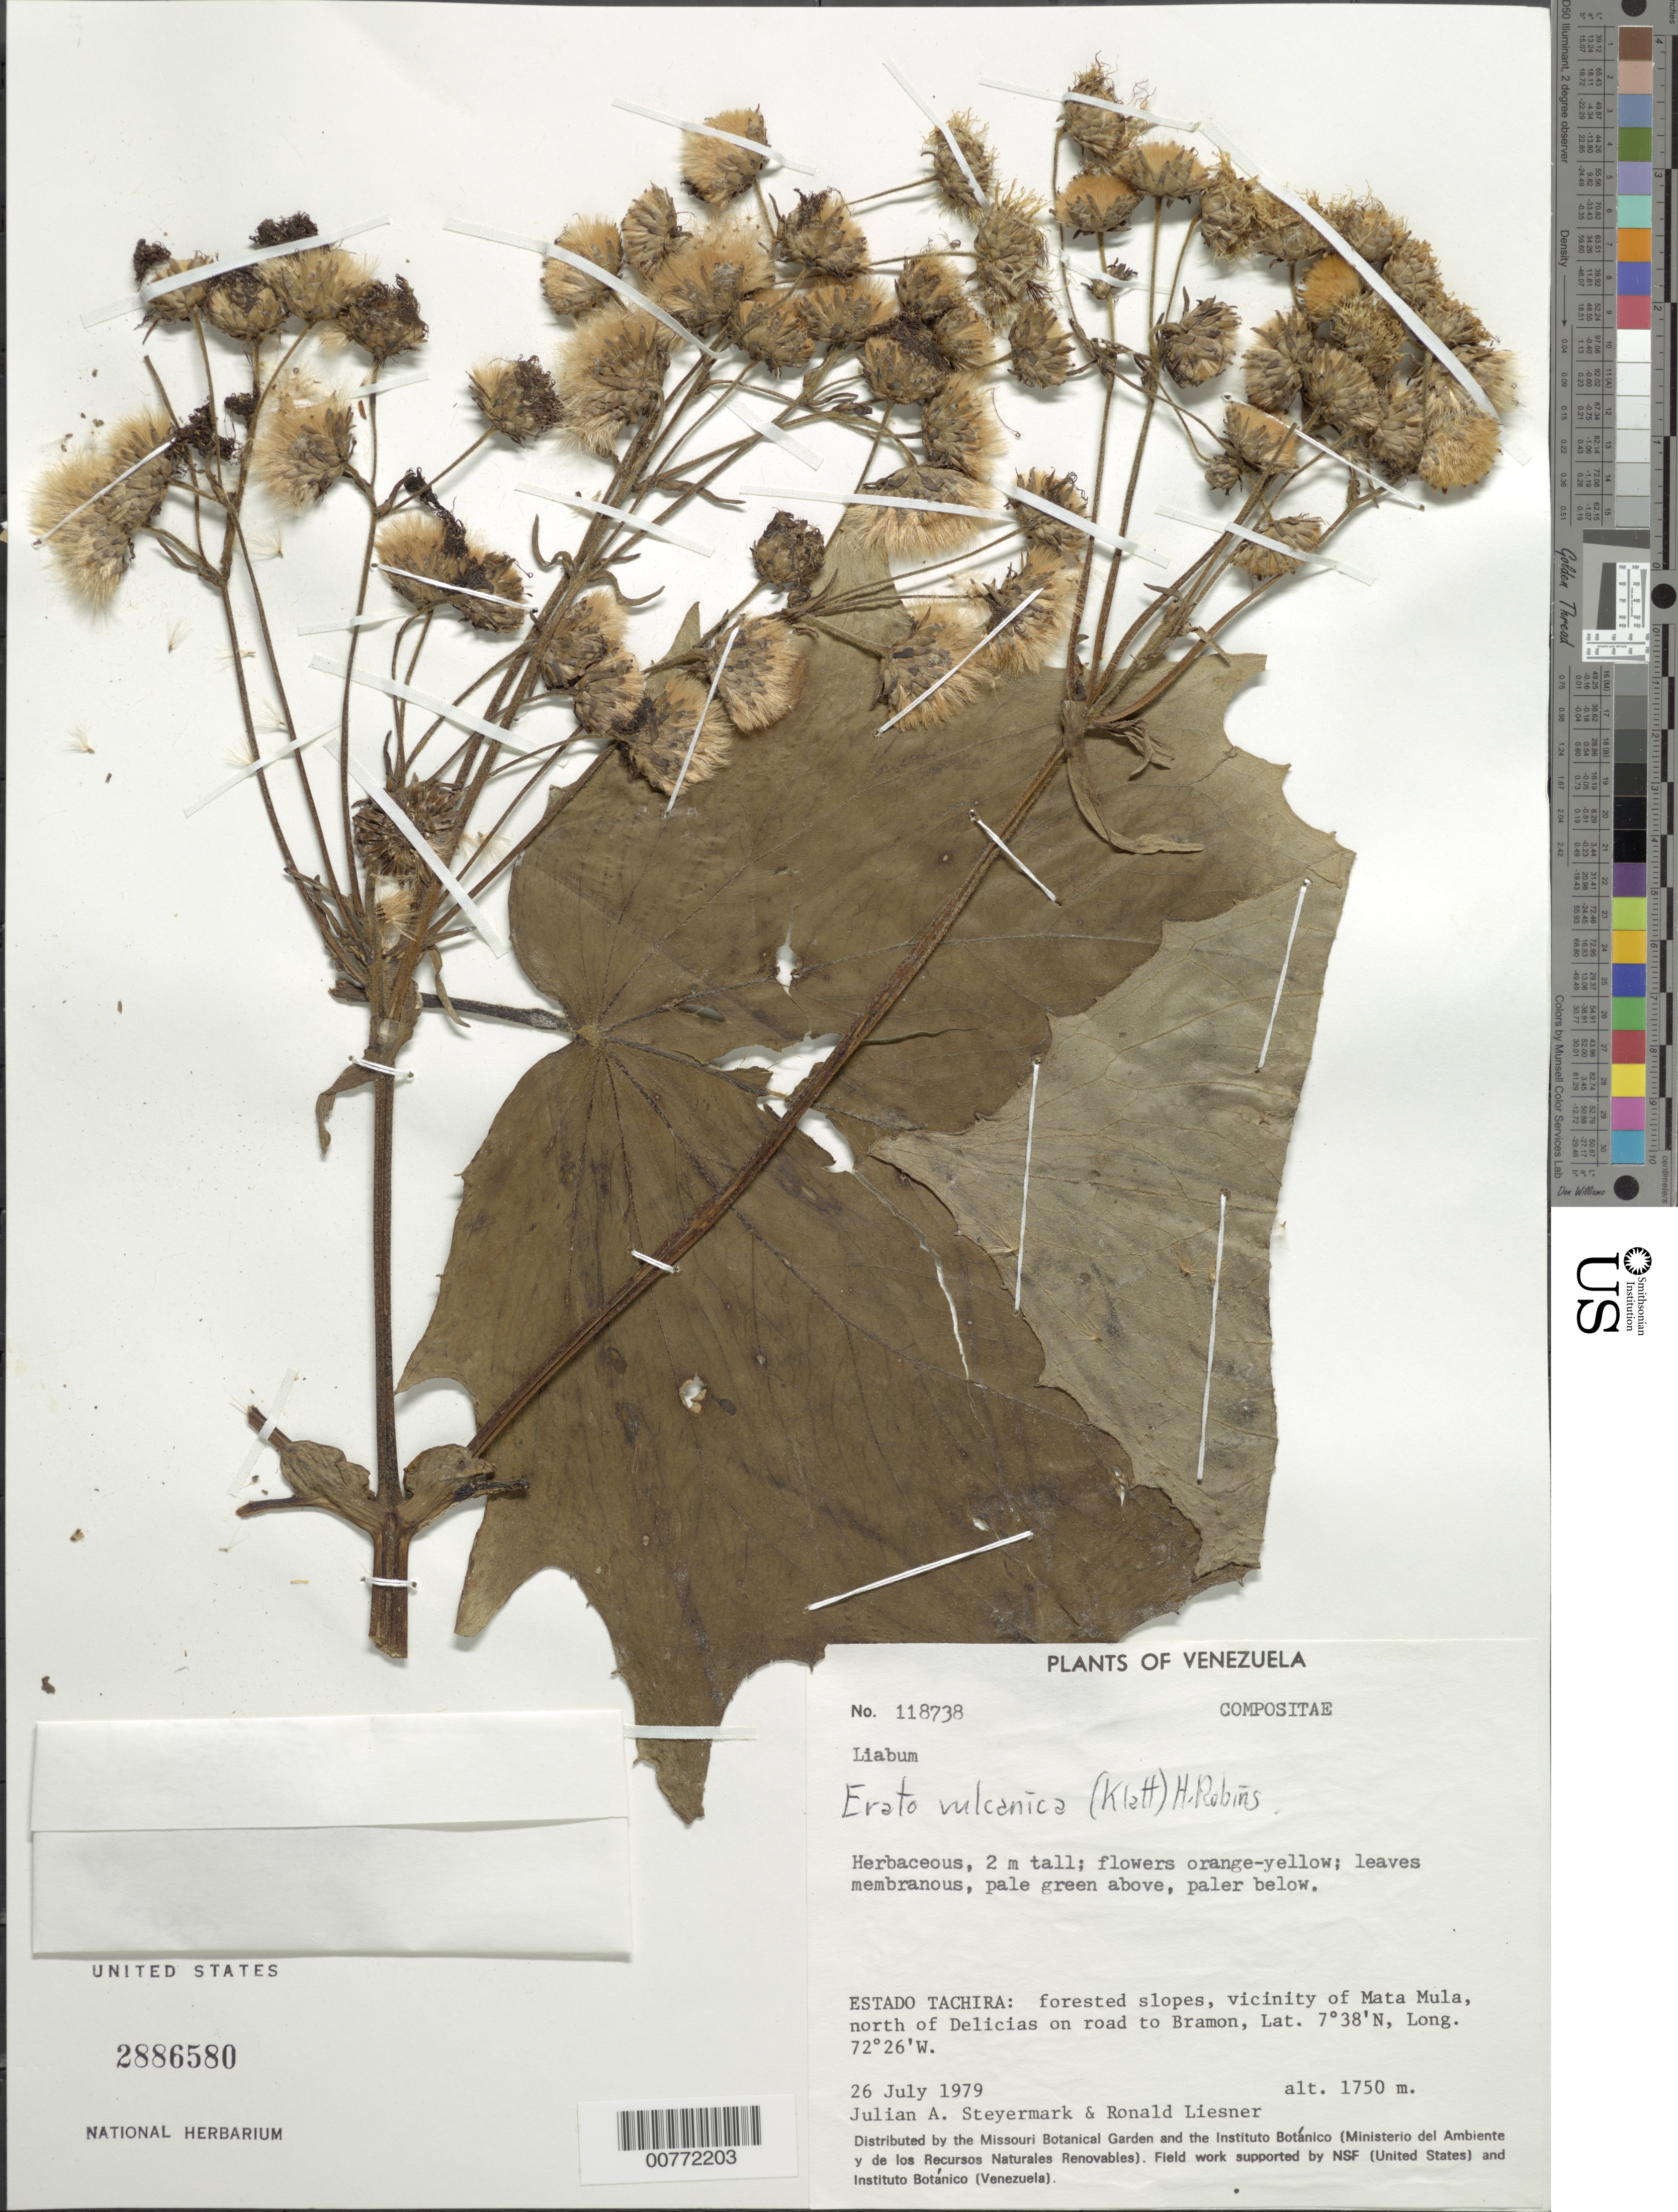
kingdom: Plantae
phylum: Tracheophyta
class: Magnoliopsida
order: Asterales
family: Asteraceae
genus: Erato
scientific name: Erato vulcanica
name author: (Klatt) H. Rob.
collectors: J. Steyermark & R. L. Liesner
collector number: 118738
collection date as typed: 26-Jul-79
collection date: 1979-07-26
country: Venezuela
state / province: Táchira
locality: Mata Mula, N of Delicias on road to Bramon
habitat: Forested slopes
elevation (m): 1750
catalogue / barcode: US 2886580